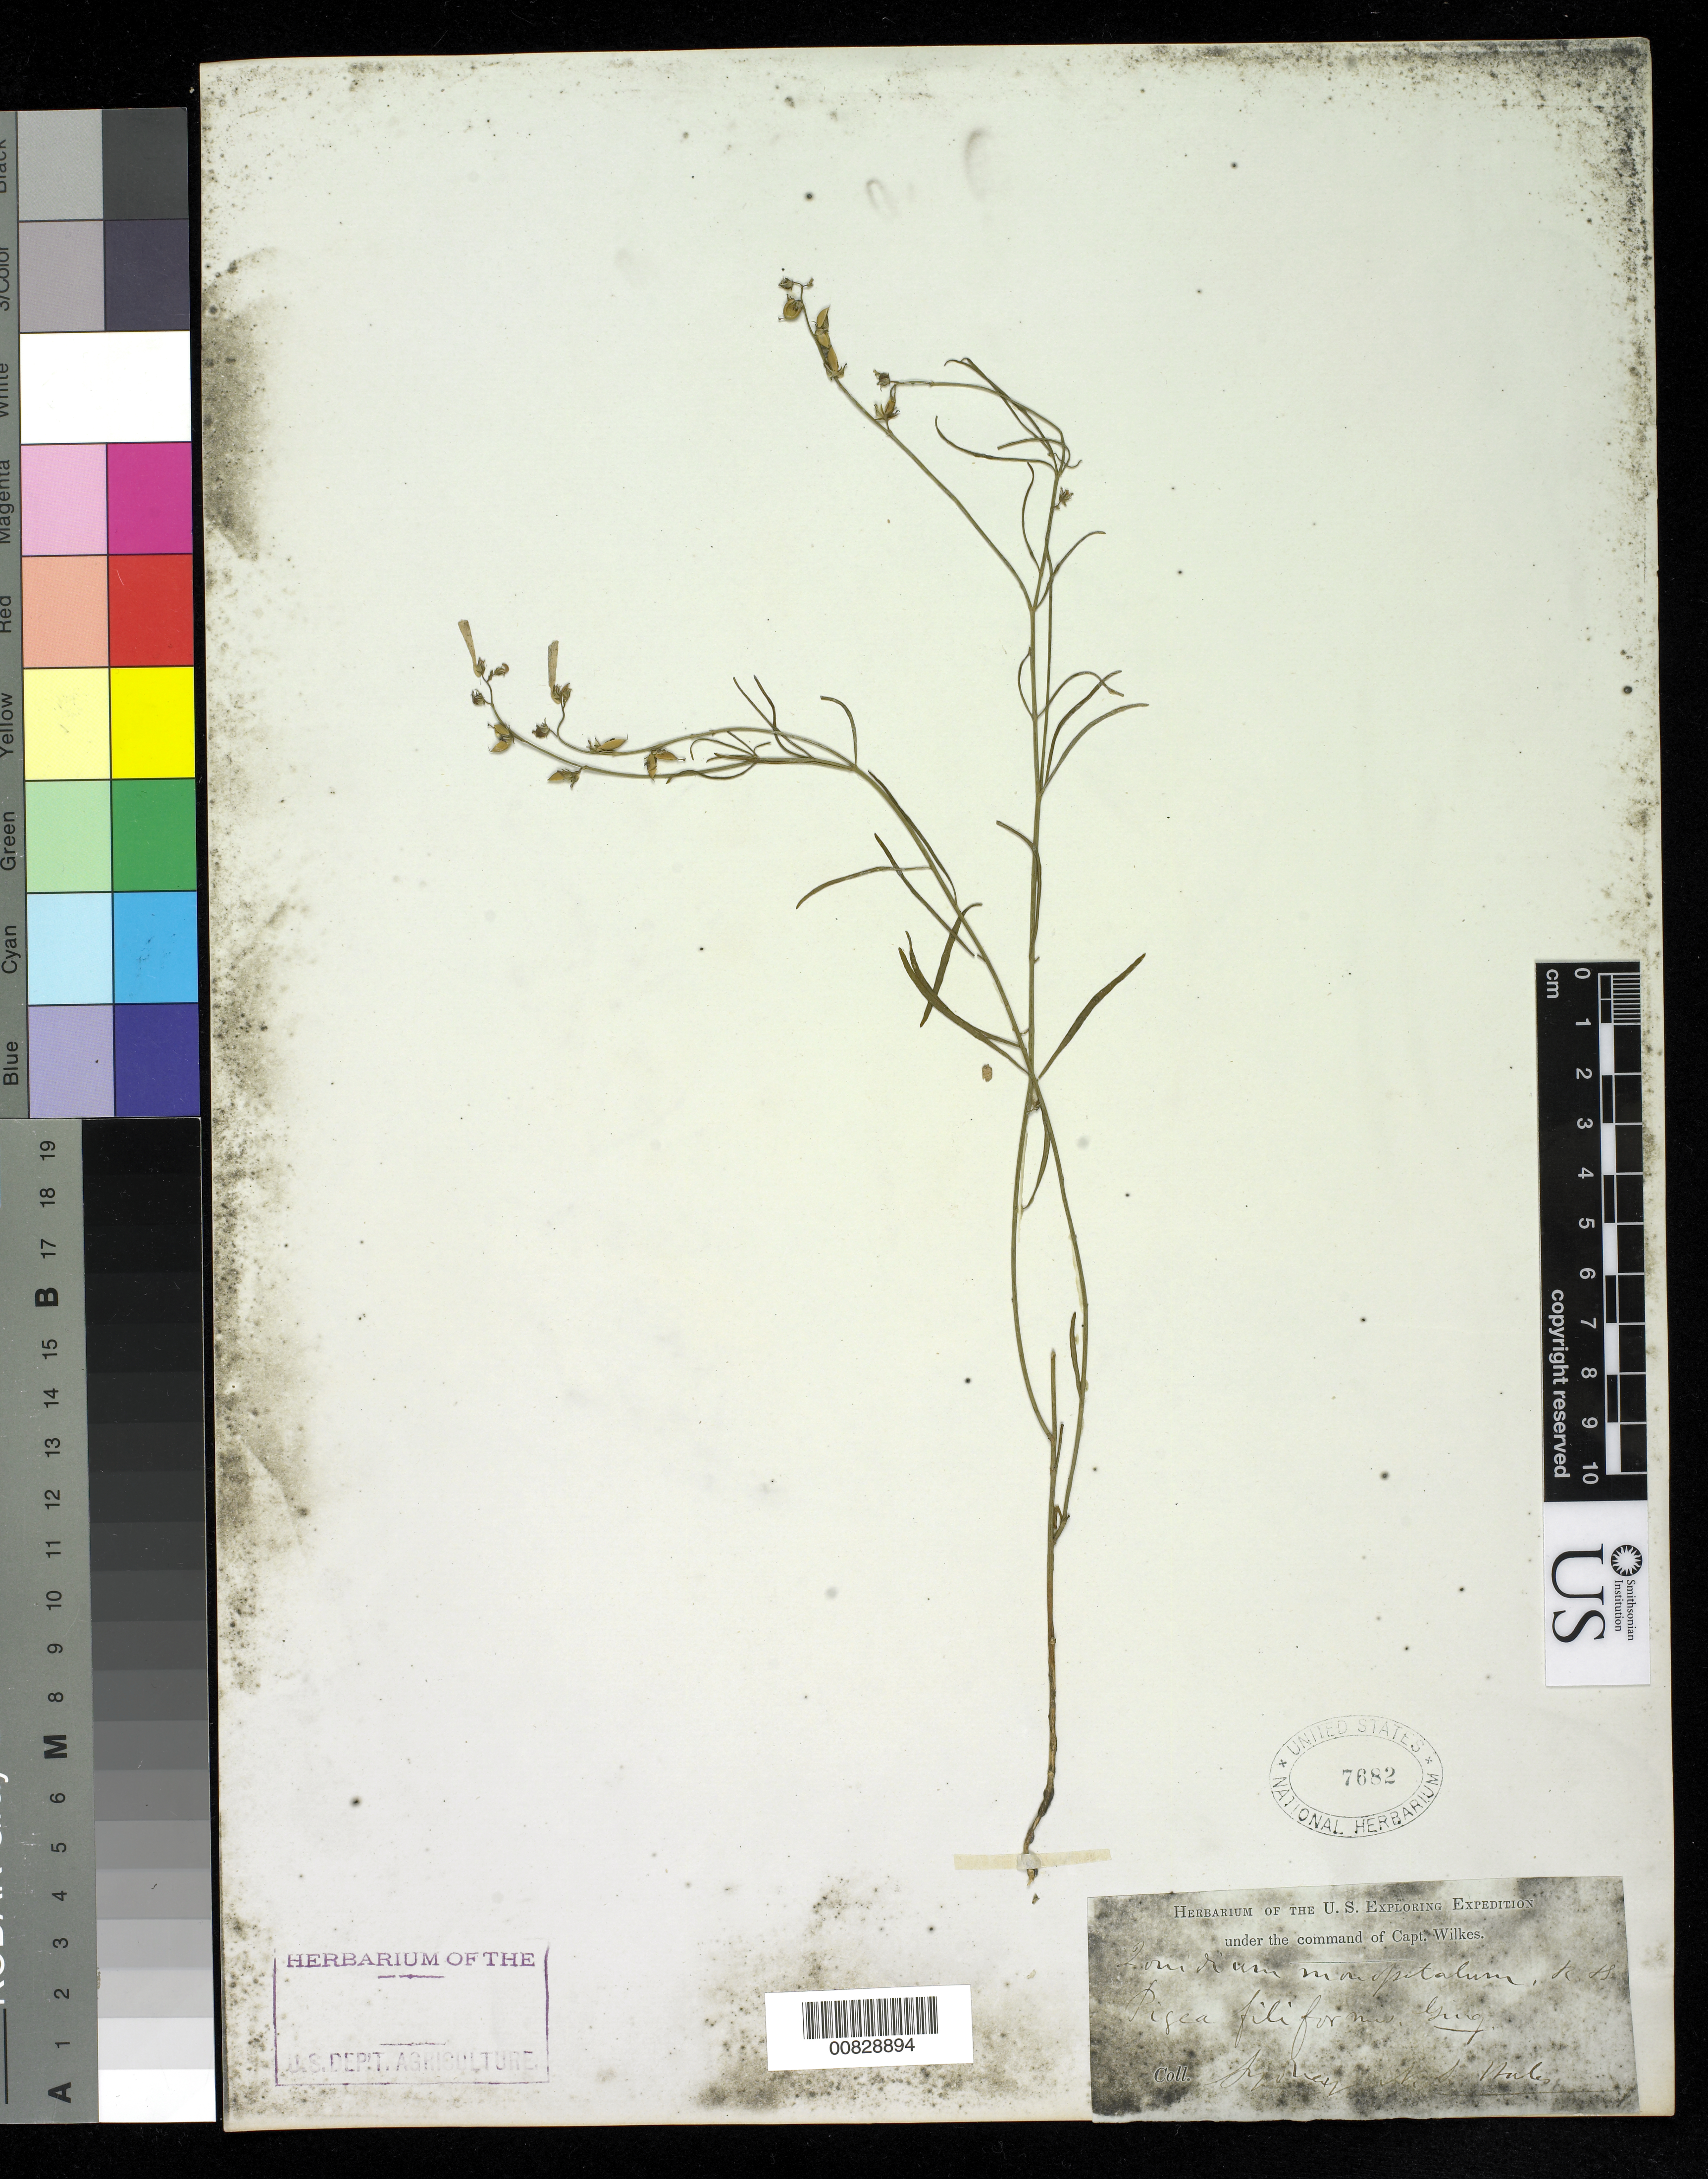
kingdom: Plantae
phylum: Tracheophyta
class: Magnoliopsida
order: Malpighiales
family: Violaceae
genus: Pigea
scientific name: Pigea monopetala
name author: (Schult.) Ging.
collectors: Wilkes Explor. Exped.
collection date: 1838/1842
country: Australia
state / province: New South Wales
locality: Sydney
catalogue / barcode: US 7682